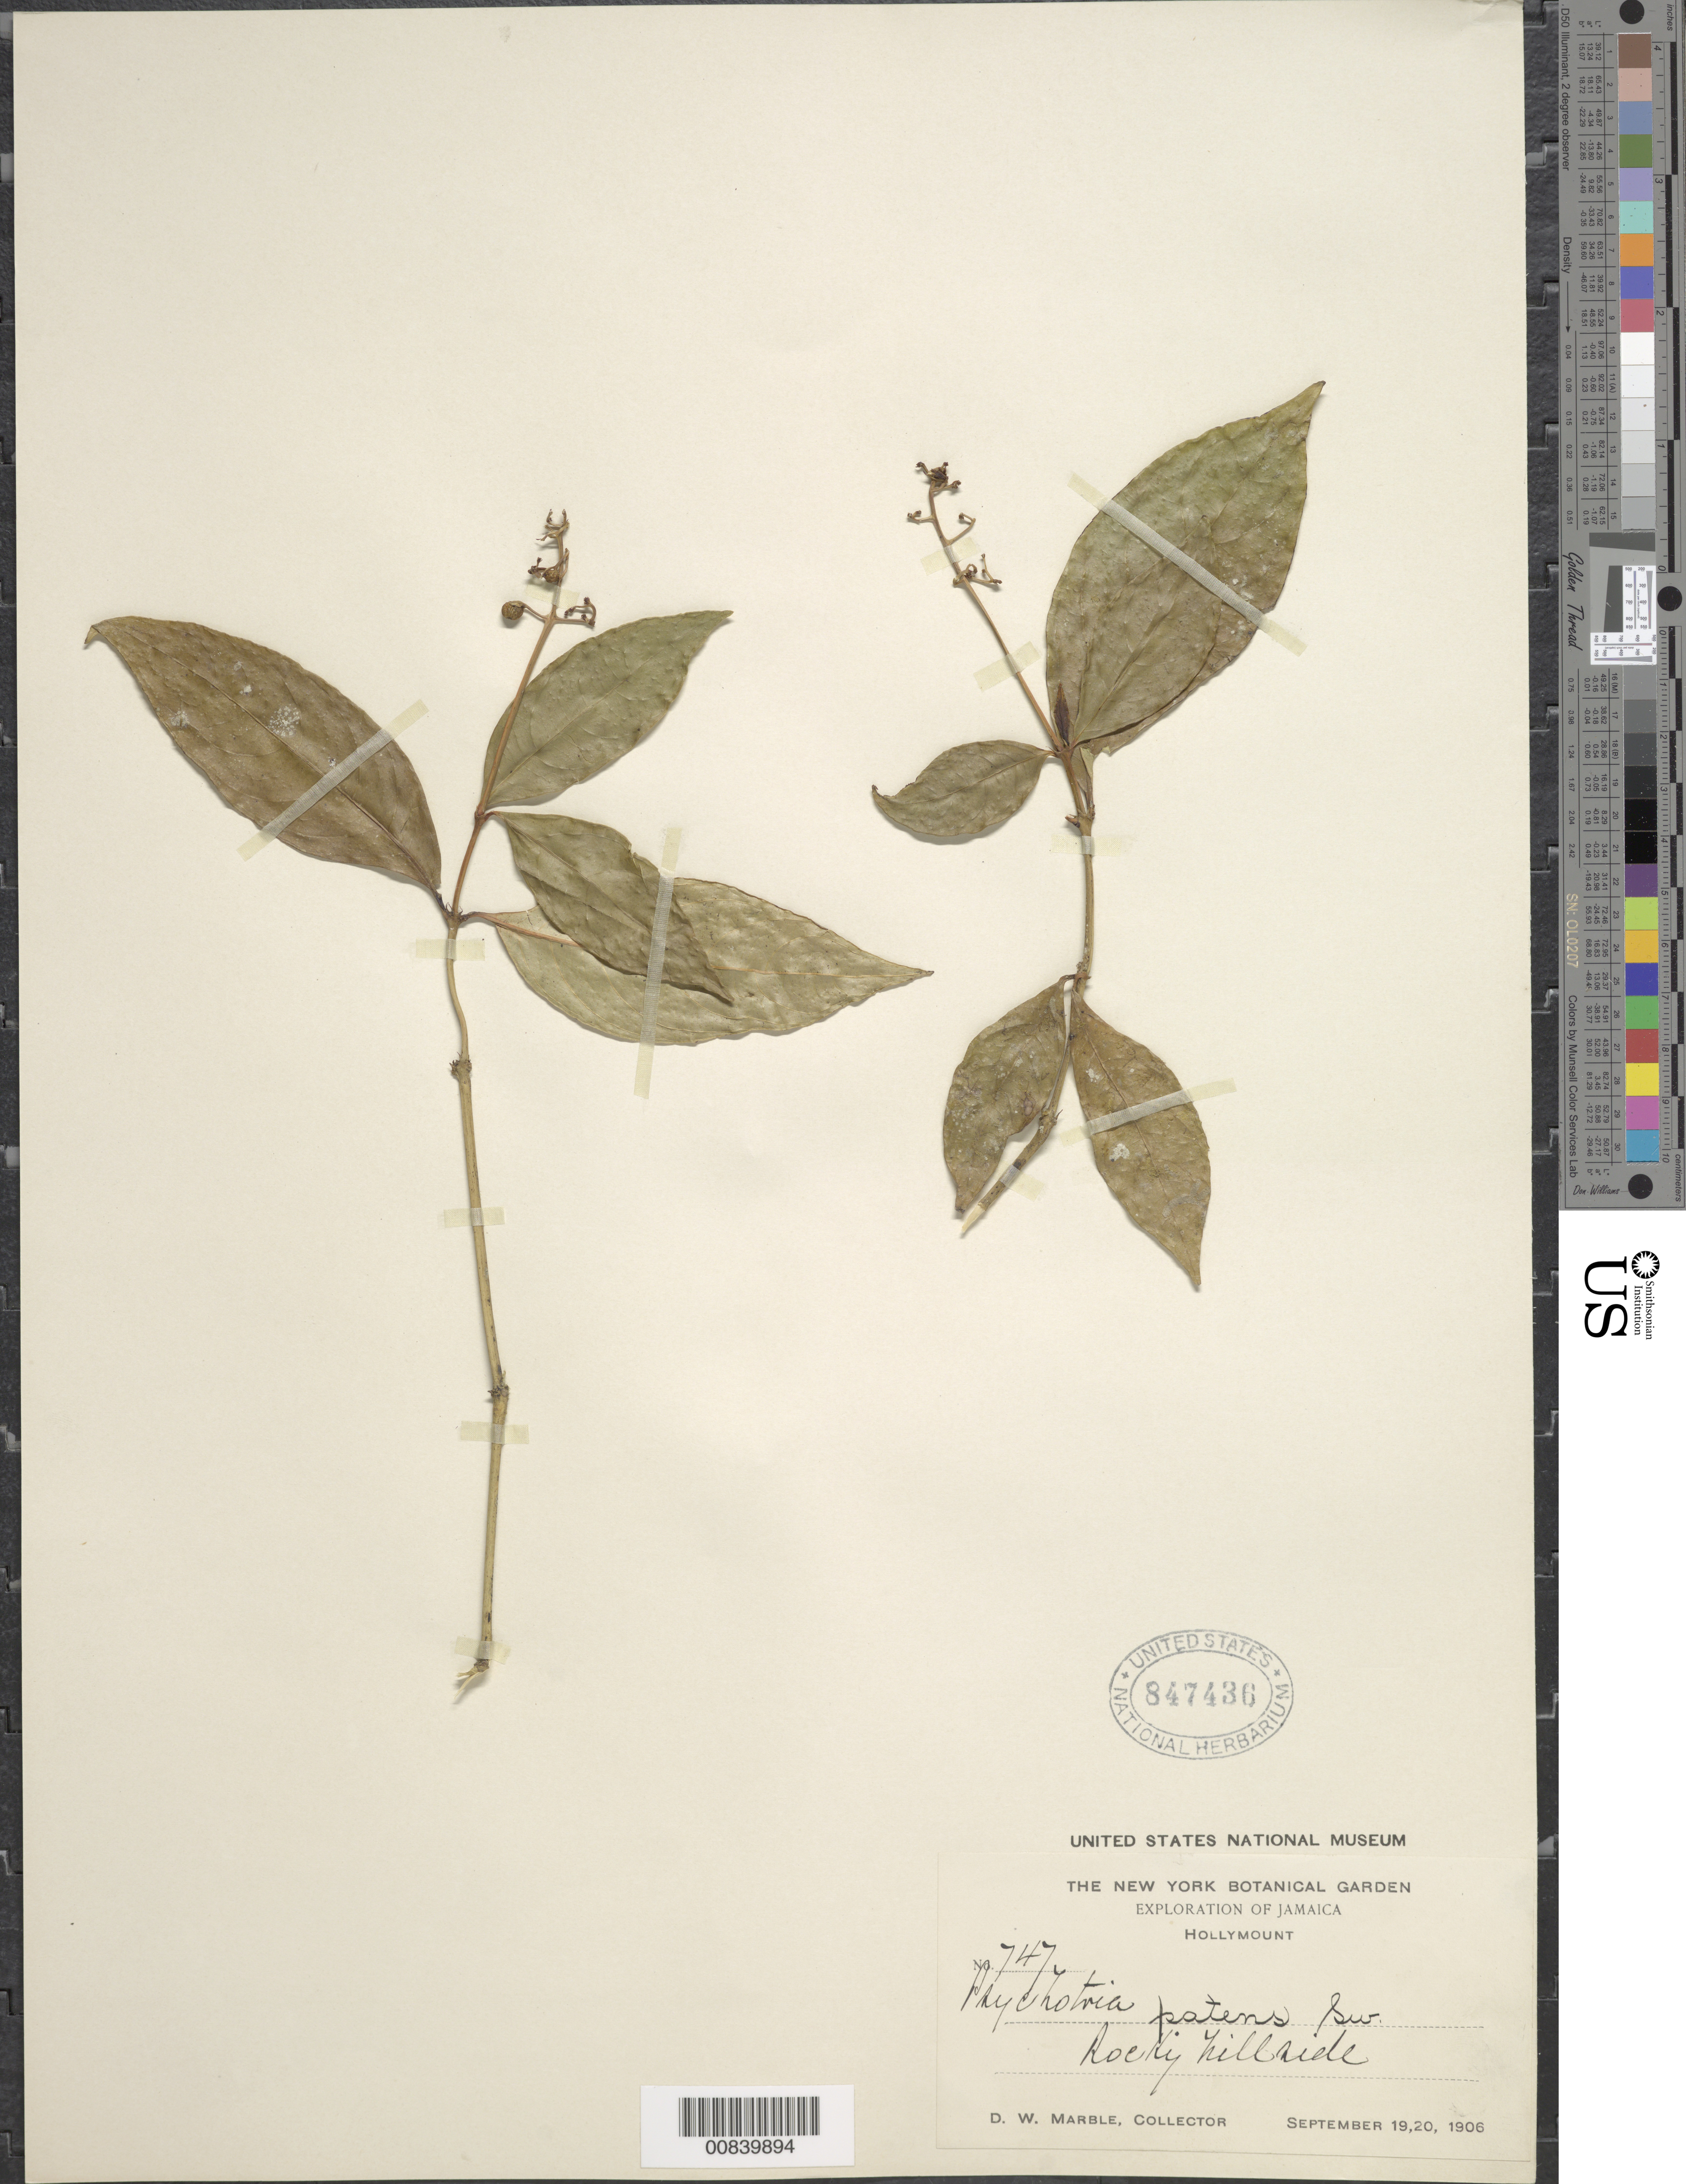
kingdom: Plantae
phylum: Tracheophyta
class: Magnoliopsida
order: Gentianales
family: Rubiaceae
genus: Psychotria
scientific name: Psychotria patens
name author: Sw.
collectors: D. W. Marble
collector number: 747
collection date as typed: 10 Sep 1906 to 20 Sep 1906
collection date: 1906-09-10/1906-09-20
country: Jamaica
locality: Hollymount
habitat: Rocky hillside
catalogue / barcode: US 847436